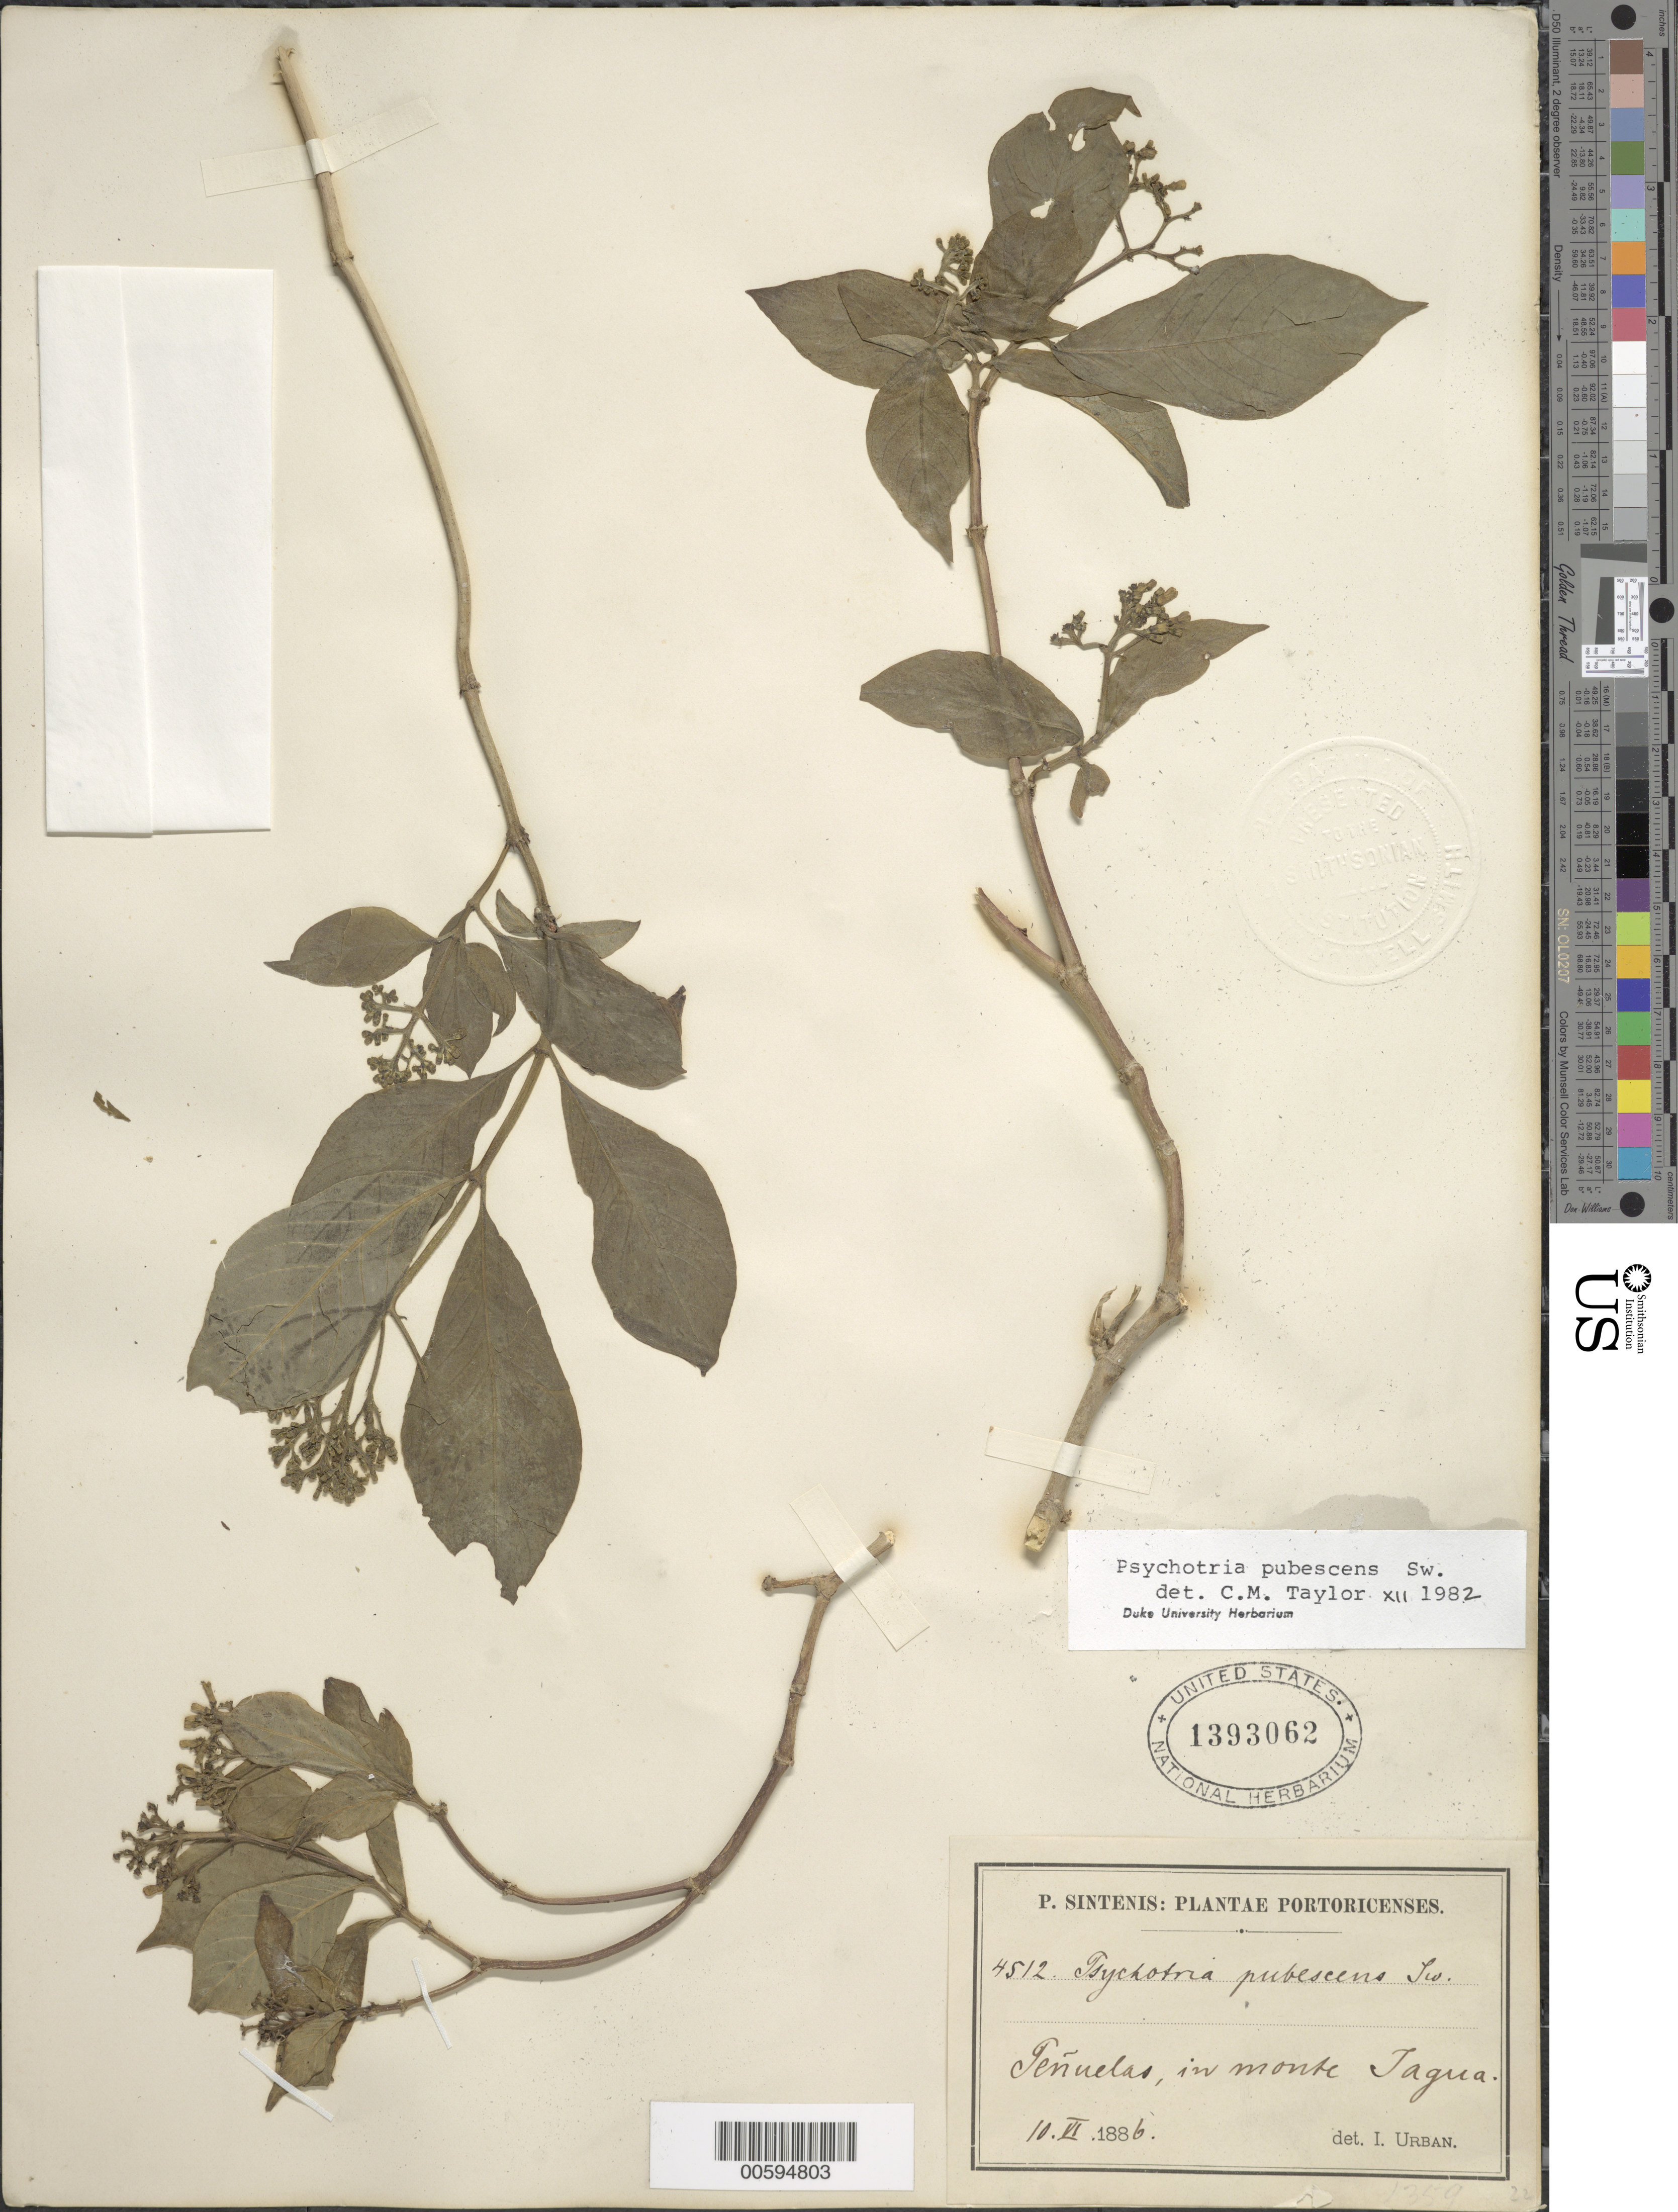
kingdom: Plantae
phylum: Tracheophyta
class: Magnoliopsida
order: Gentianales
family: Rubiaceae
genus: Psychotria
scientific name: Psychotria pubescens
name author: Sw.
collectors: P. Sintenis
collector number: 4512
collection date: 1886-06-10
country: Puerto Rico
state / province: Peñuelas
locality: Peñuelas, in monte Tagua.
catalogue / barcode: US 1393062